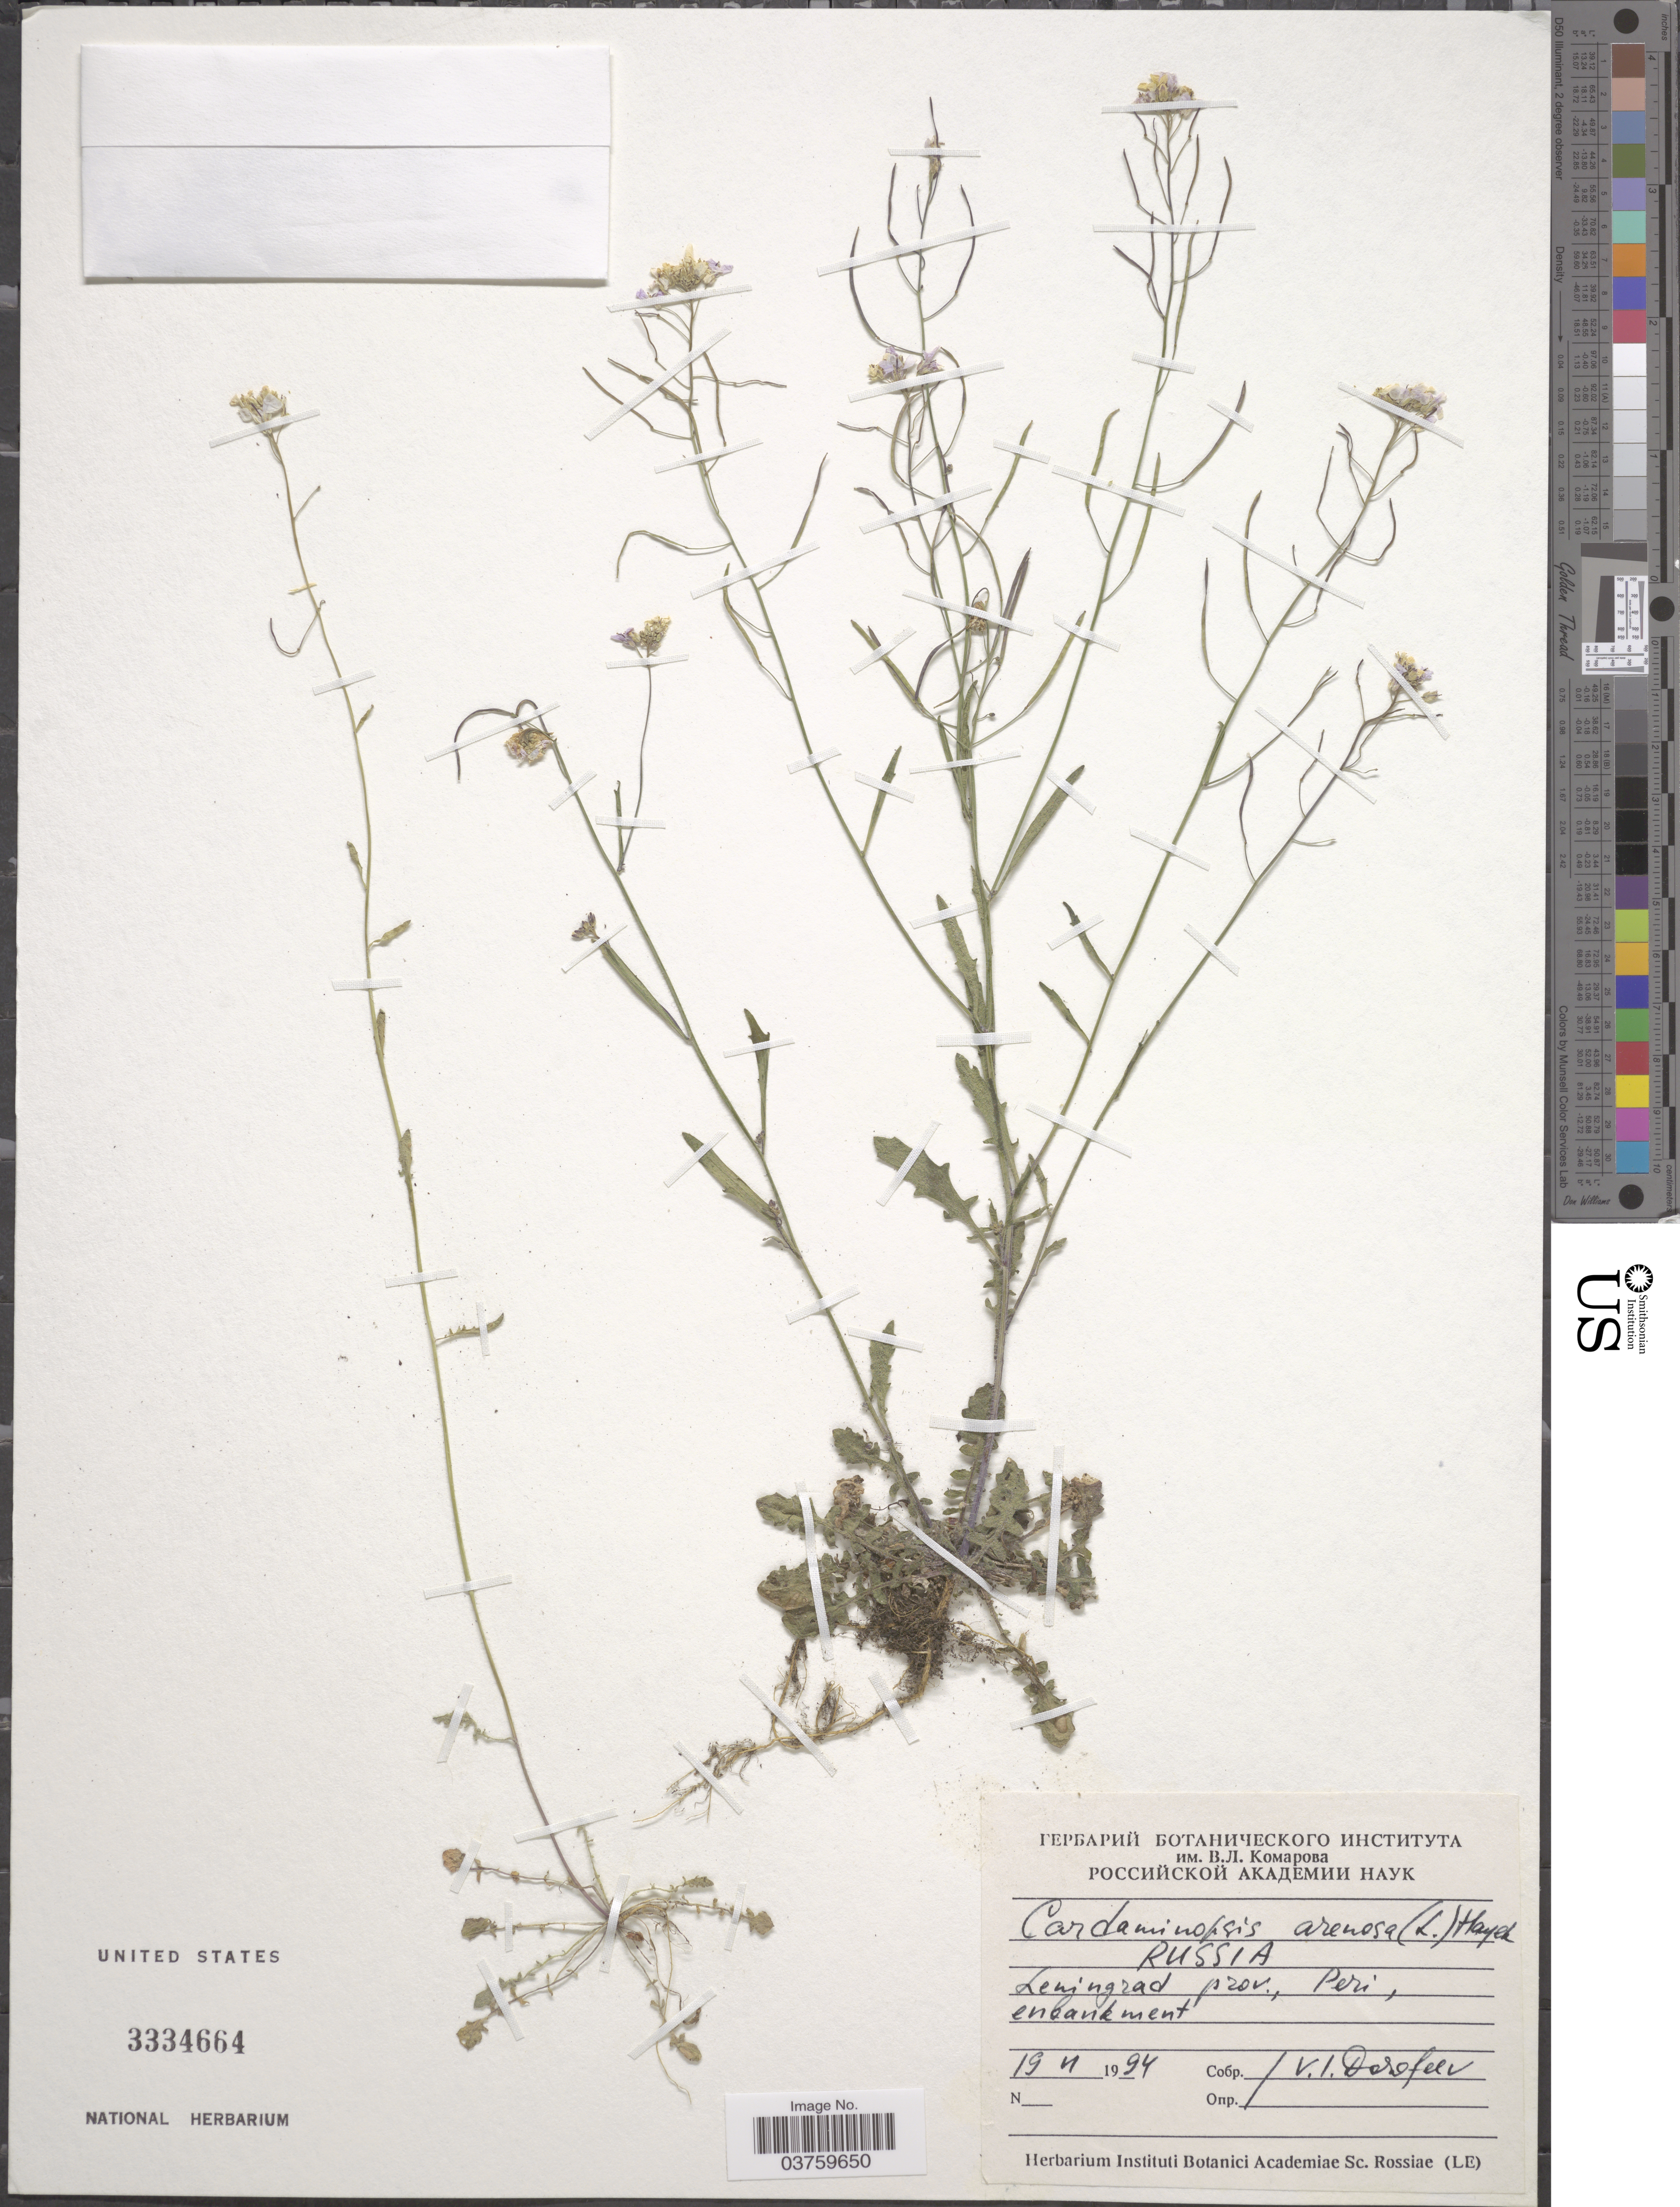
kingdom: Plantae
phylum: Tracheophyta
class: Magnoliopsida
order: Brassicales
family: Brassicaceae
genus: Arabis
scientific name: Arabis arenosa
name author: (L.) Scop.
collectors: V. Dorofeev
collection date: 1994-02-19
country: Russian Federation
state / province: Leningrad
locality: Leningrad Prov., Peri, embankment.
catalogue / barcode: US 3334664